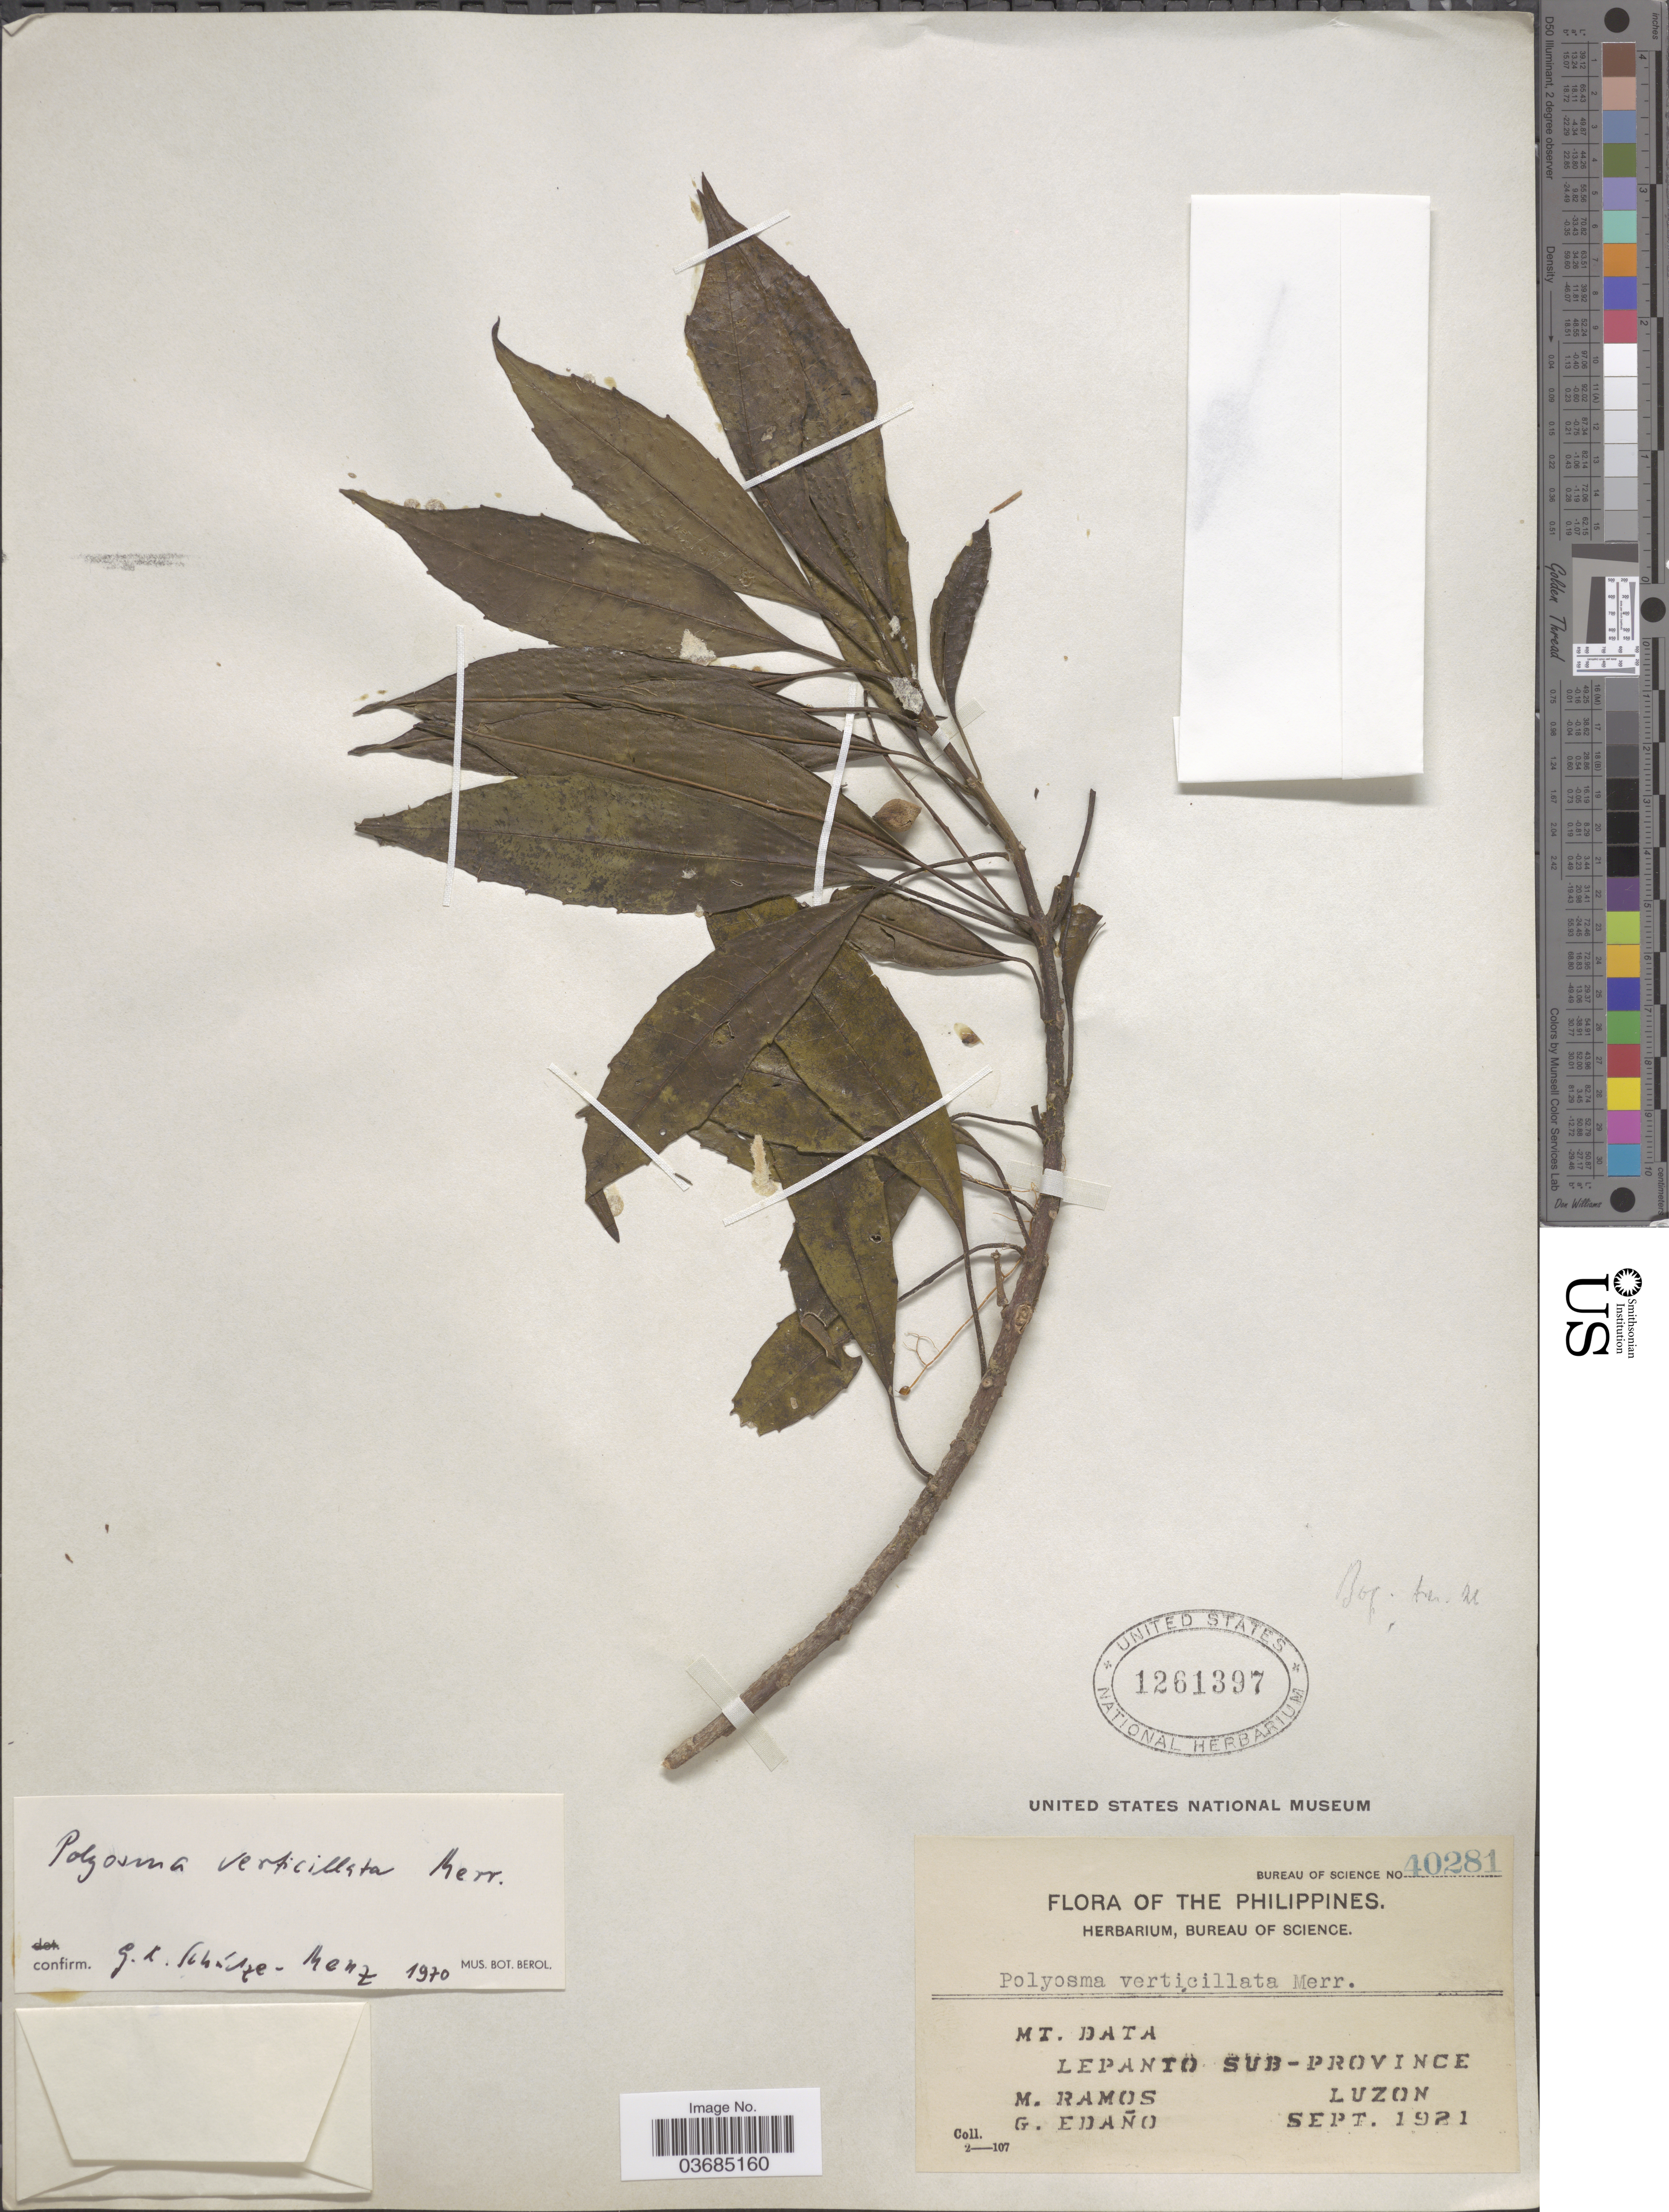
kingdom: Plantae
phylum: Tracheophyta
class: Magnoliopsida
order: Escalloniales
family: Escalloniaceae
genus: Polyosma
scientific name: Polyosma verticillata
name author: Merr.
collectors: M. Ramos & G. Edaño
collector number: Bureau of Science 40281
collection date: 1921-09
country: Philippines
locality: Mt. Data, Lepanto Sub-Province, Luzon.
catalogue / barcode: US 1261397